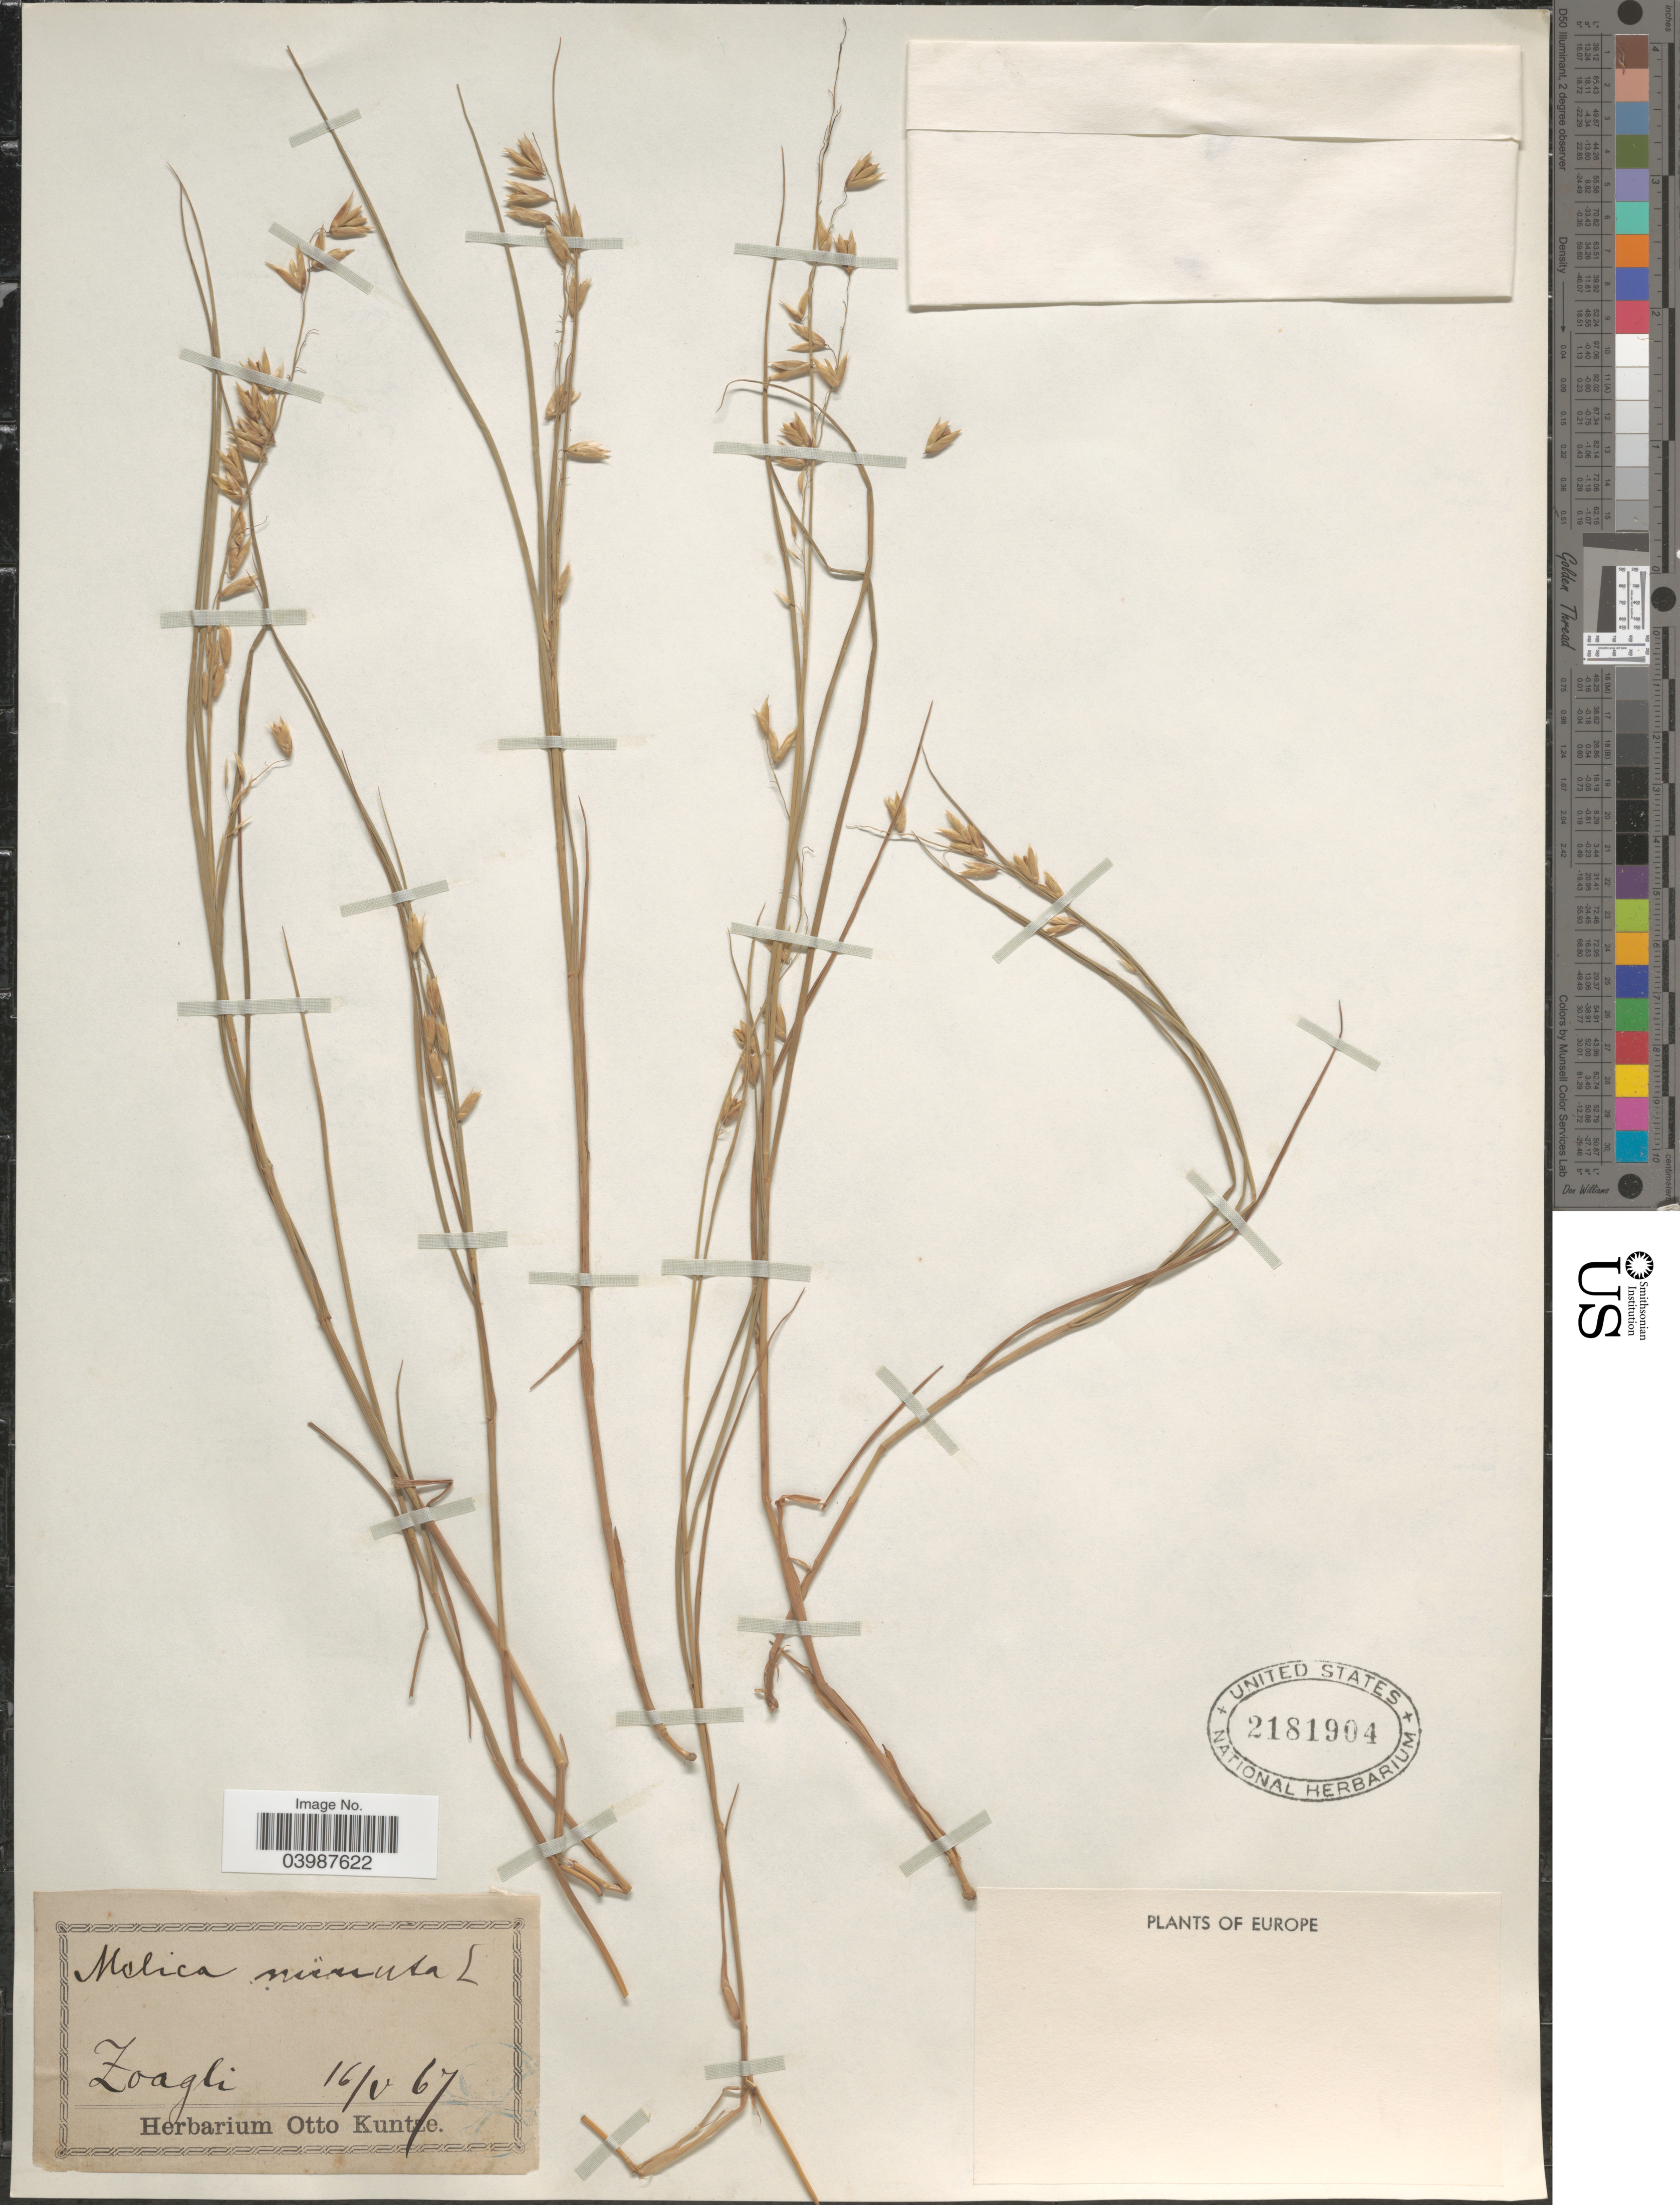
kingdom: Plantae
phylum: Tracheophyta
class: Liliopsida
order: Poales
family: Poaceae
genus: Melica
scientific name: Melica minuta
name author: L.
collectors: ex herb. Otto Kuntze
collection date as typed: Transcribed d/m/y: 16/5/67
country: Italy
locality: Zoagli. Europe.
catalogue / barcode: US 2181904